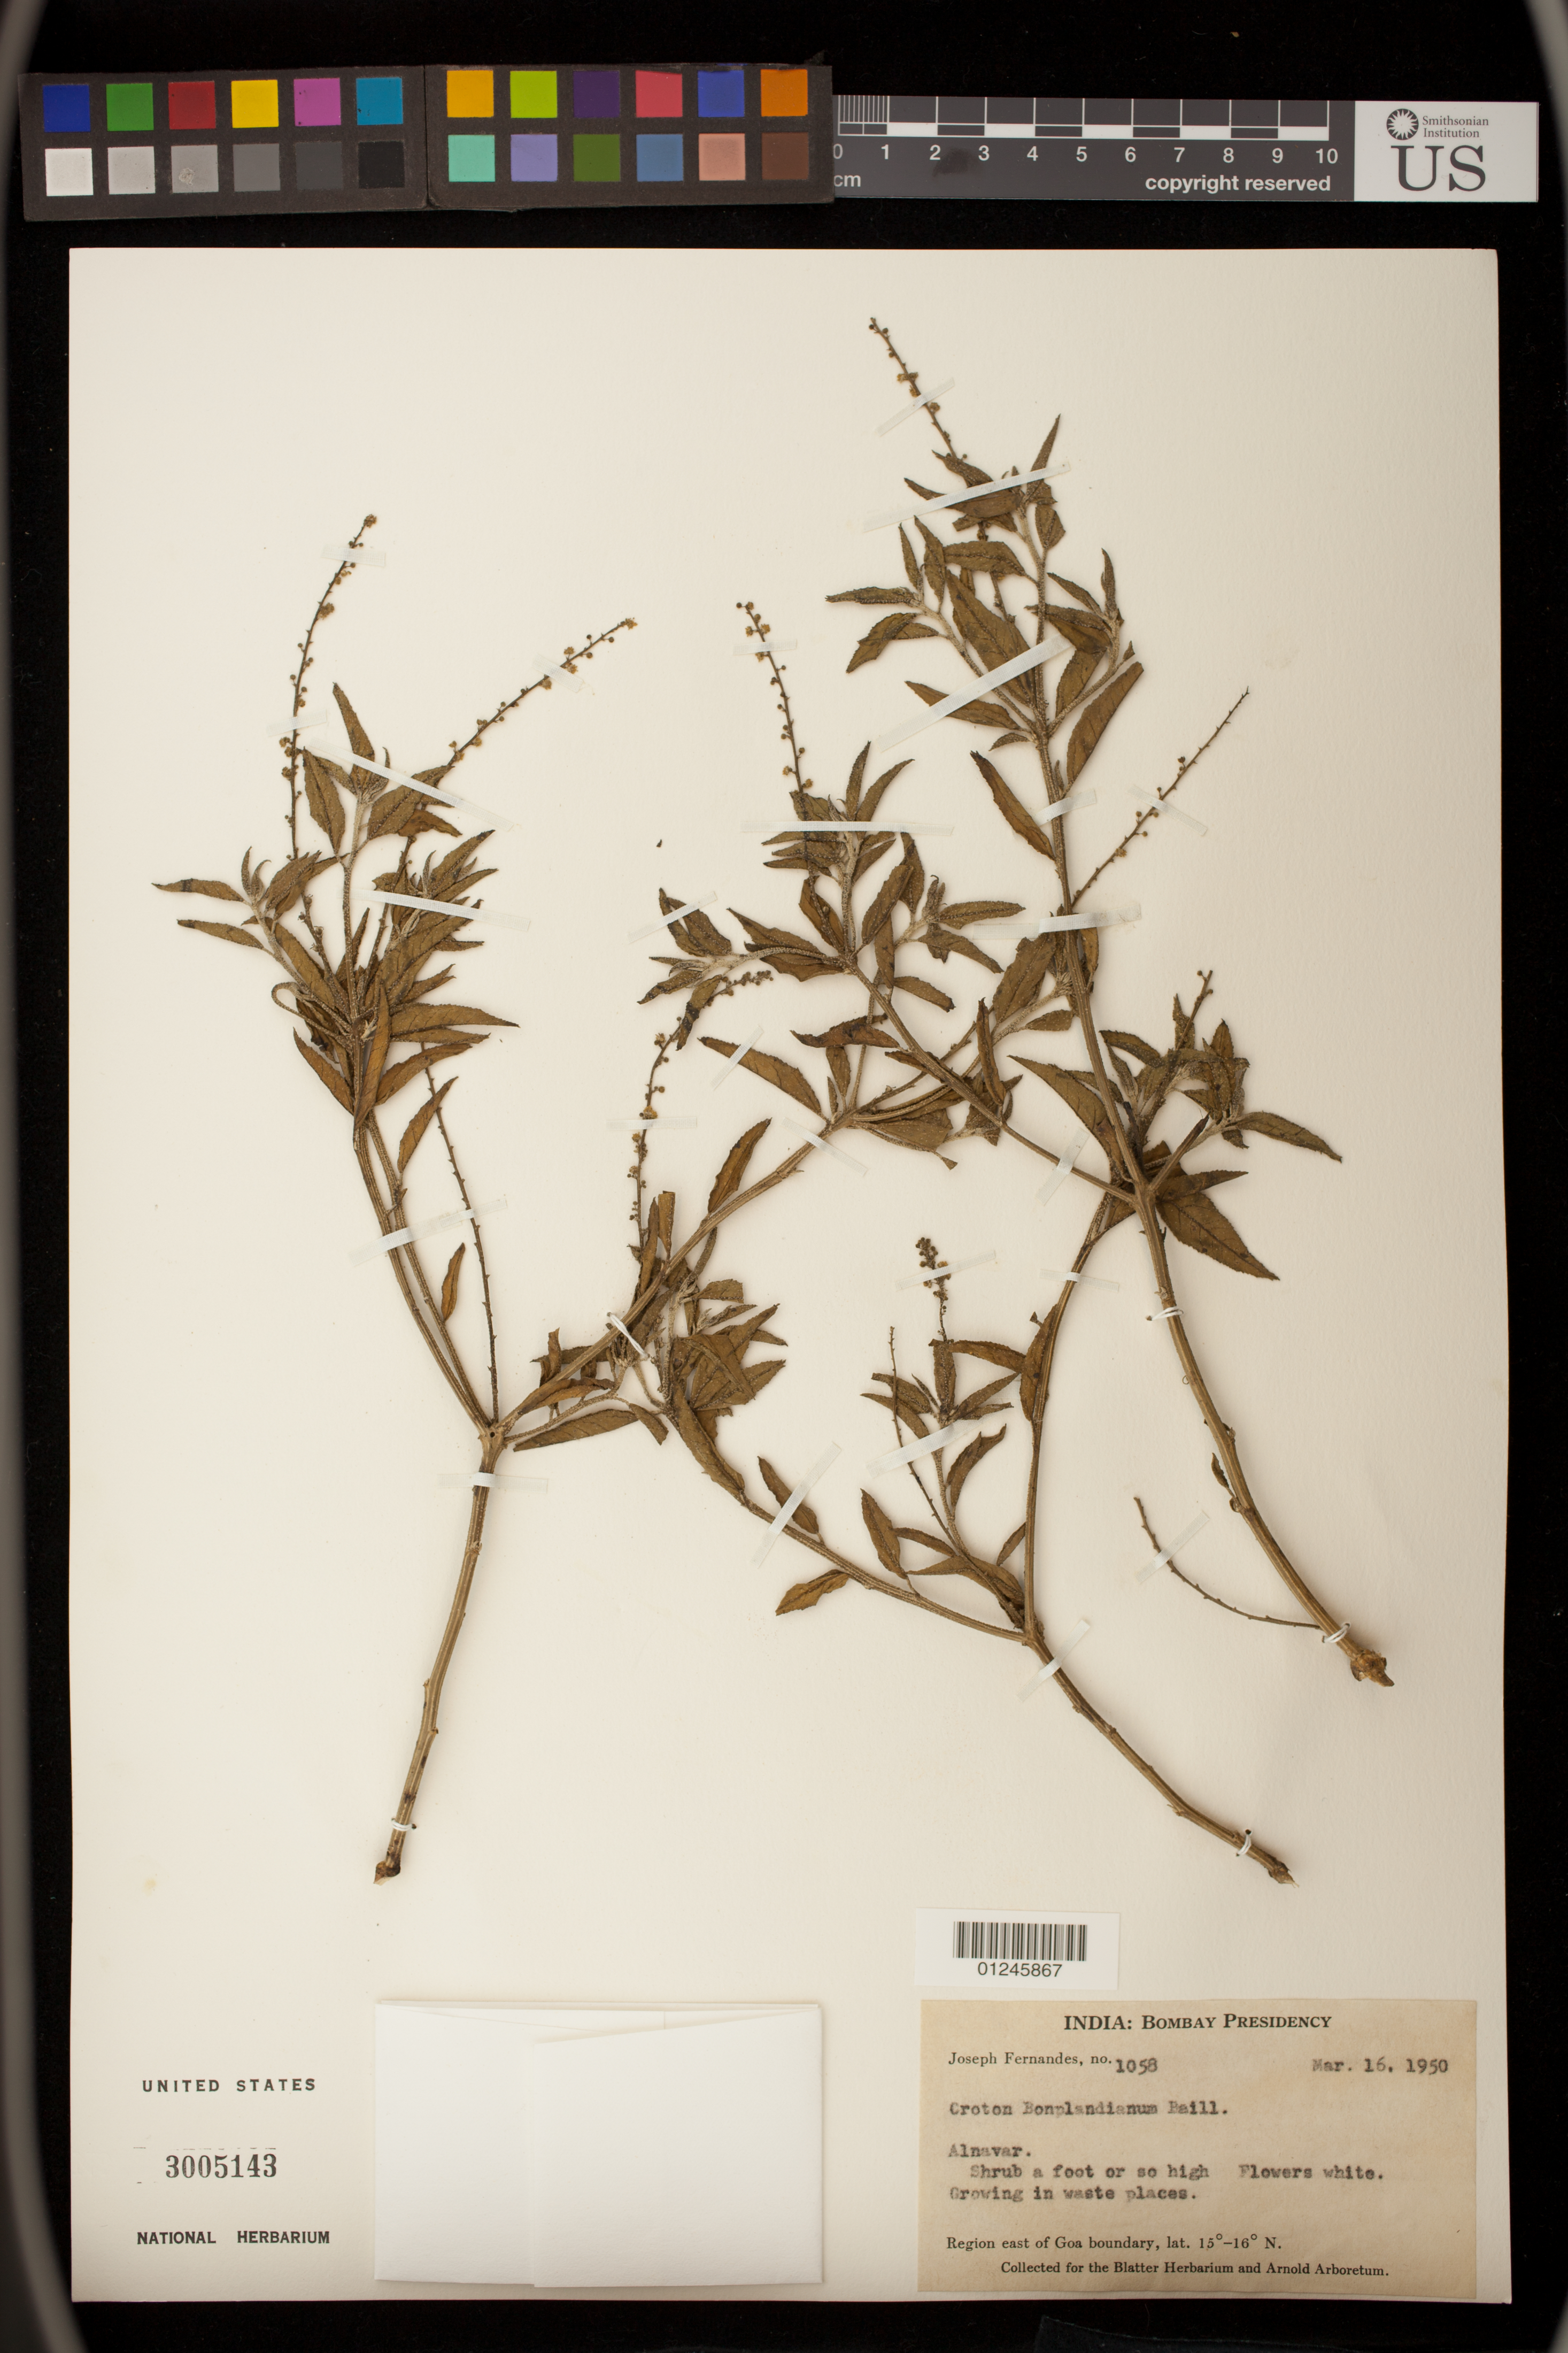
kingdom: Plantae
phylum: Tracheophyta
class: Magnoliopsida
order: Malpighiales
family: Euphorbiaceae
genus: Croton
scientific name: Croton bonplandianus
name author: Baill.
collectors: J. Fernandes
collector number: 1058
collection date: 1950-03-16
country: India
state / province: Karnataka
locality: Alnavar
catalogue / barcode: US 3005143